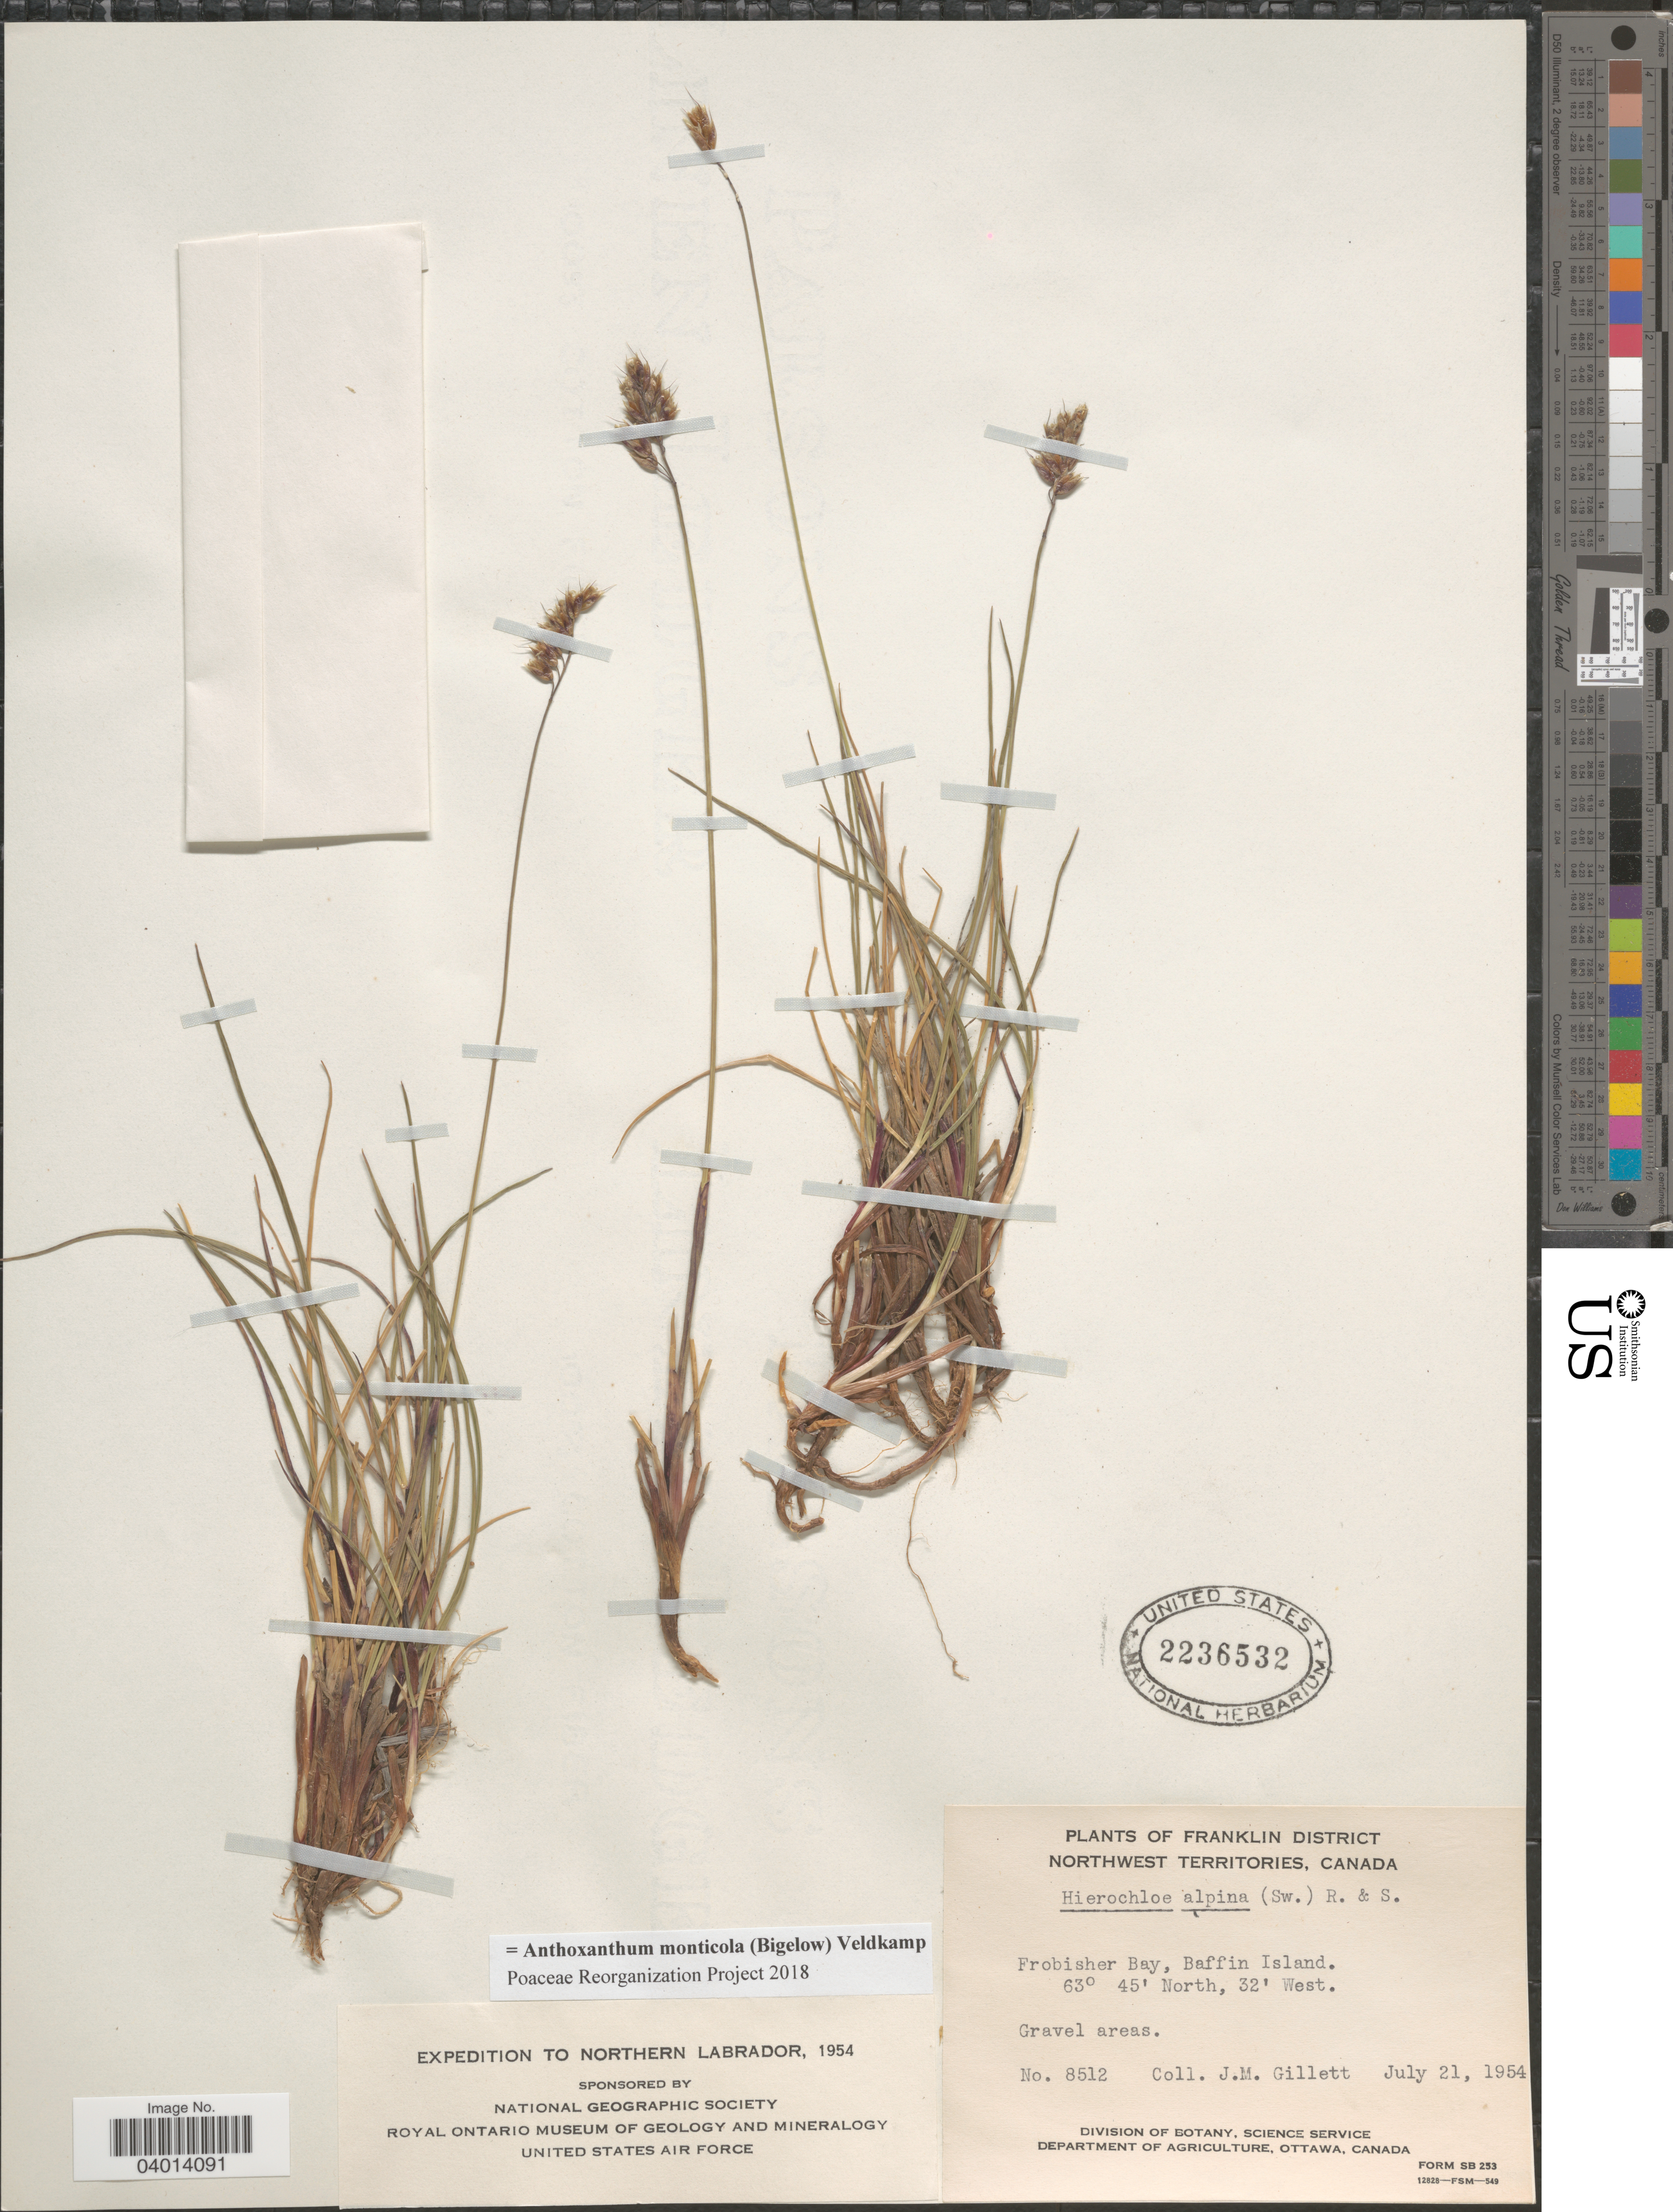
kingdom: Plantae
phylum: Tracheophyta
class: Liliopsida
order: Poales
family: Poaceae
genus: Anthoxanthum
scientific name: Anthoxanthum monticola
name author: (Bigelow) Veldkamp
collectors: J. M. Gillett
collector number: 8512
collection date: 1954-07-21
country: Canada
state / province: Northwest Territories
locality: Franklin District. Frobisher Bay, Baffin Island.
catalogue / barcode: US 2236532